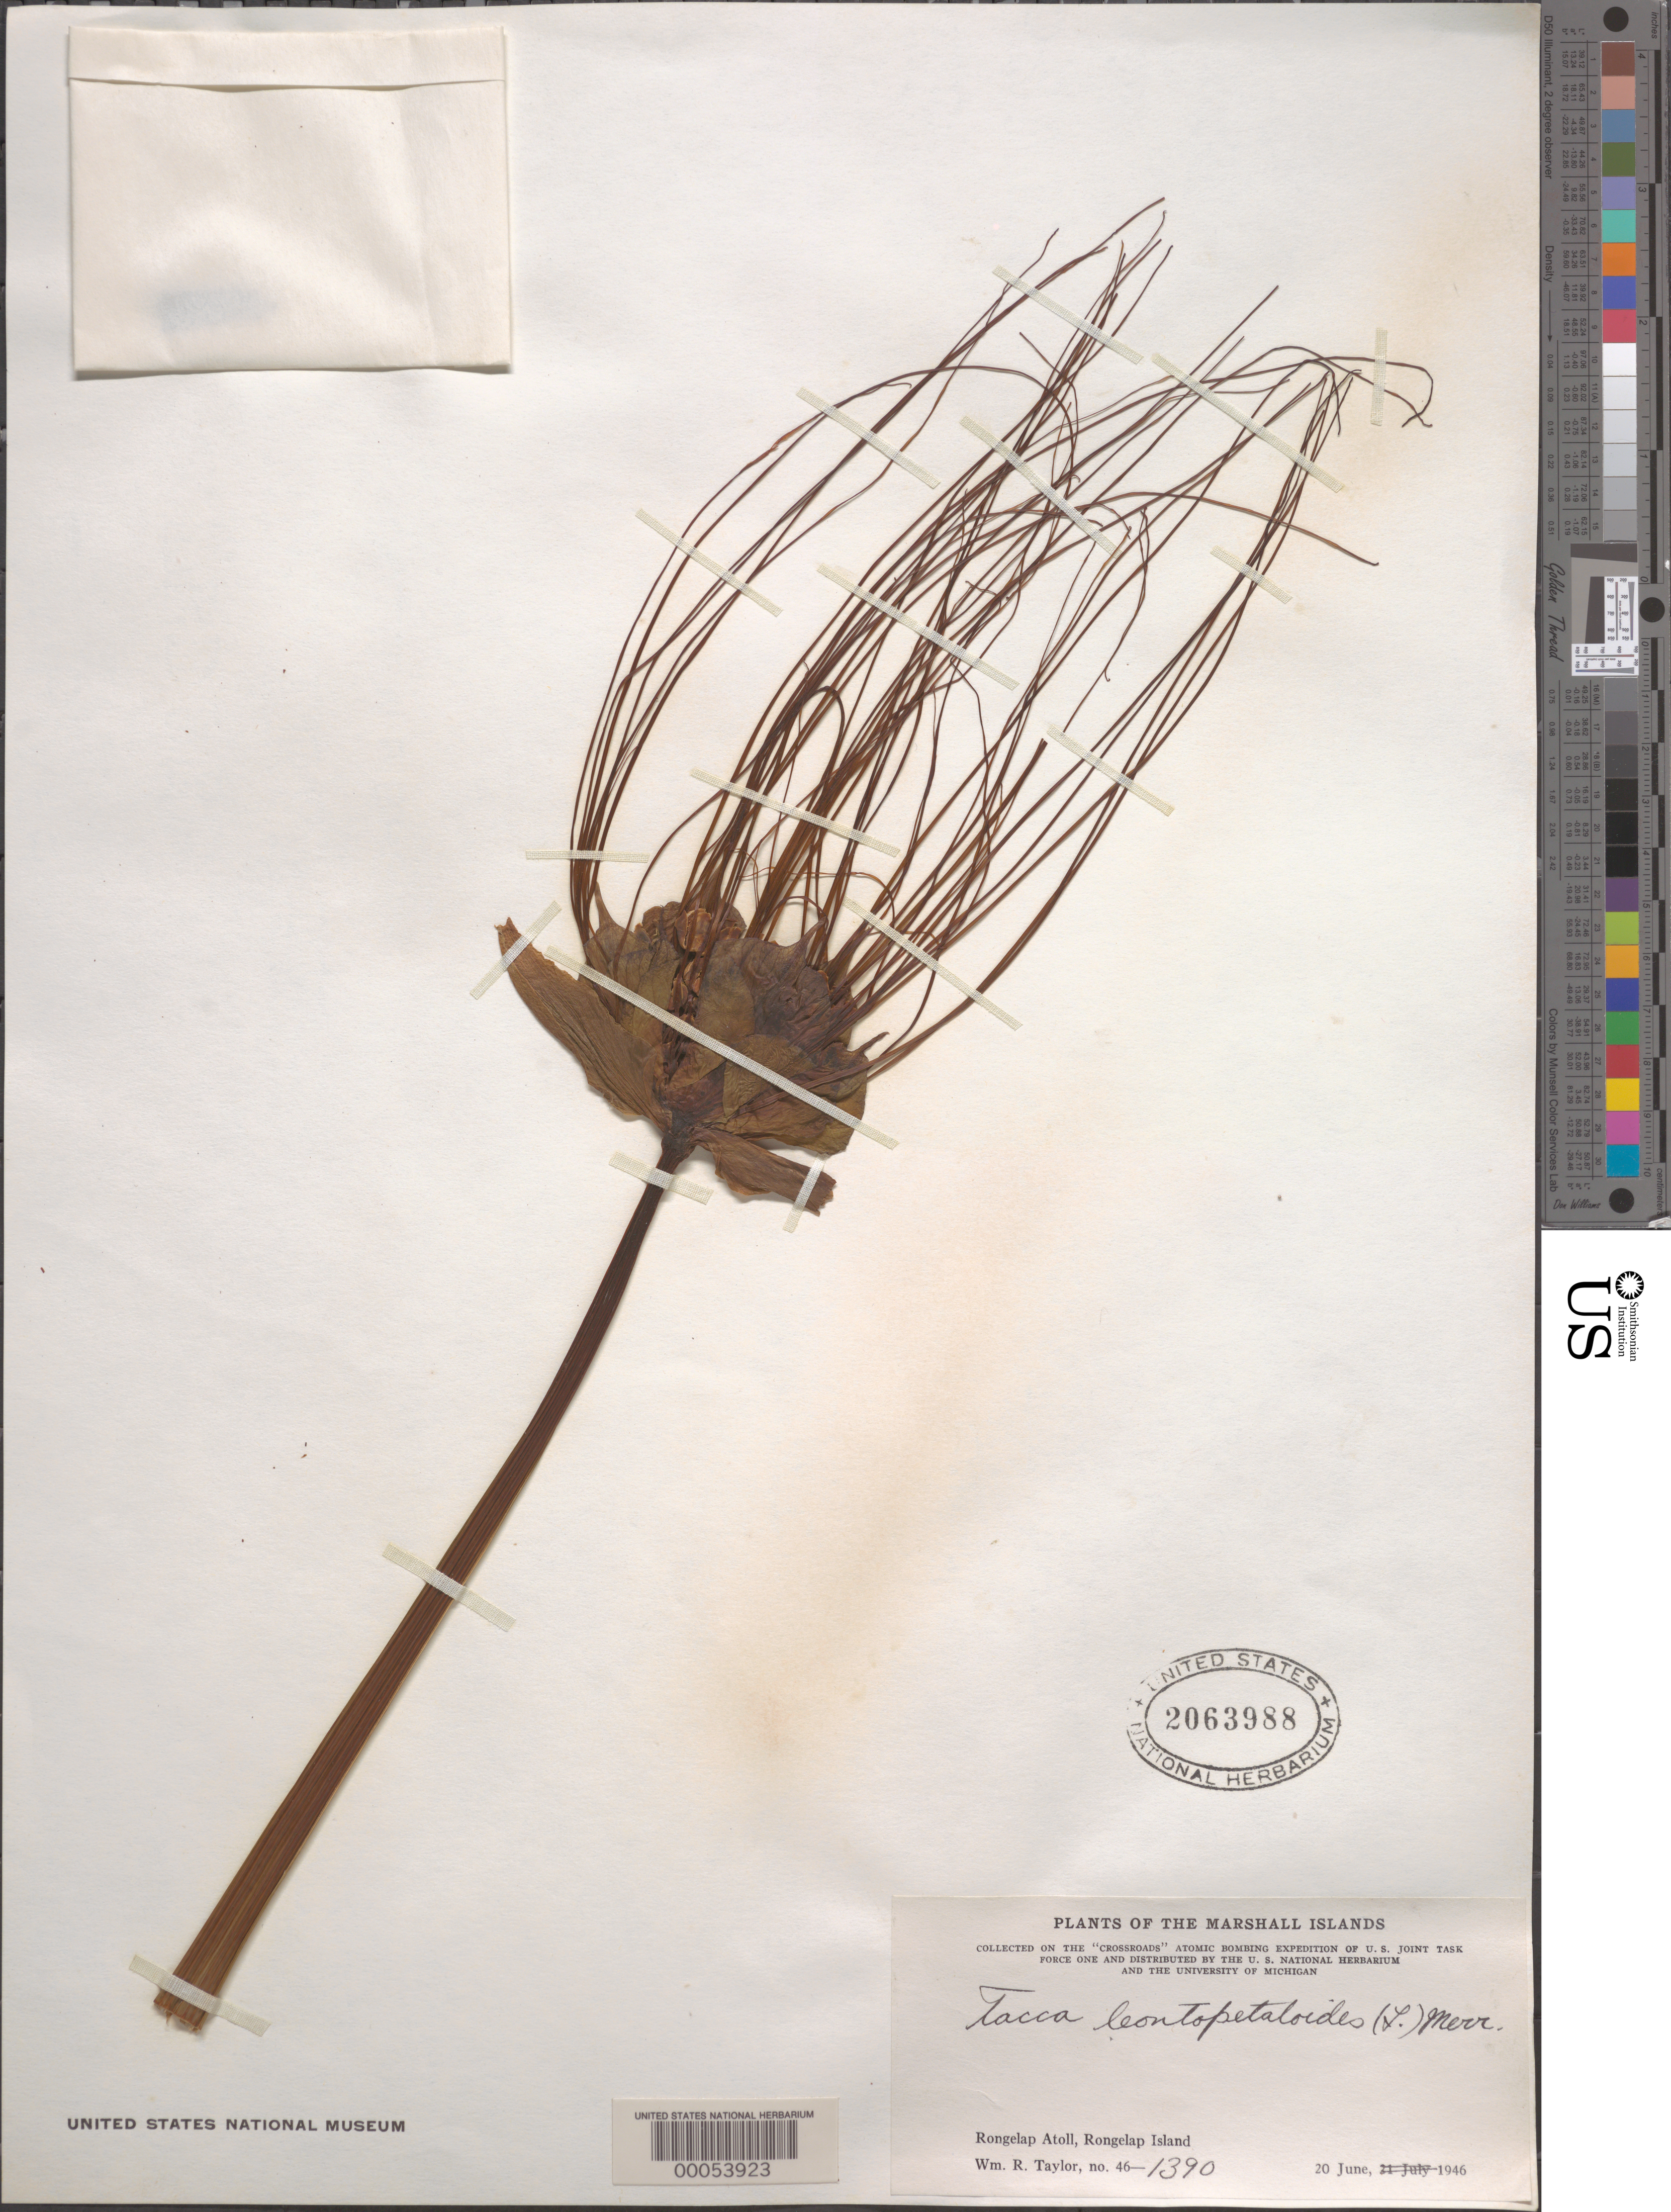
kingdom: Plantae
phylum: Tracheophyta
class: Liliopsida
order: Dioscoreales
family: Dioscoreaceae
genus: Tacca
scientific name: Tacca leontopetaloides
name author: (L.) Kuntze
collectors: W. R. Taylor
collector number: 46-1390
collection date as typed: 20 Jun 1946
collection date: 1946-06-20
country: Marshall Islands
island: Rongelap Atoll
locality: Rongelap Islet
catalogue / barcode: US 2063988